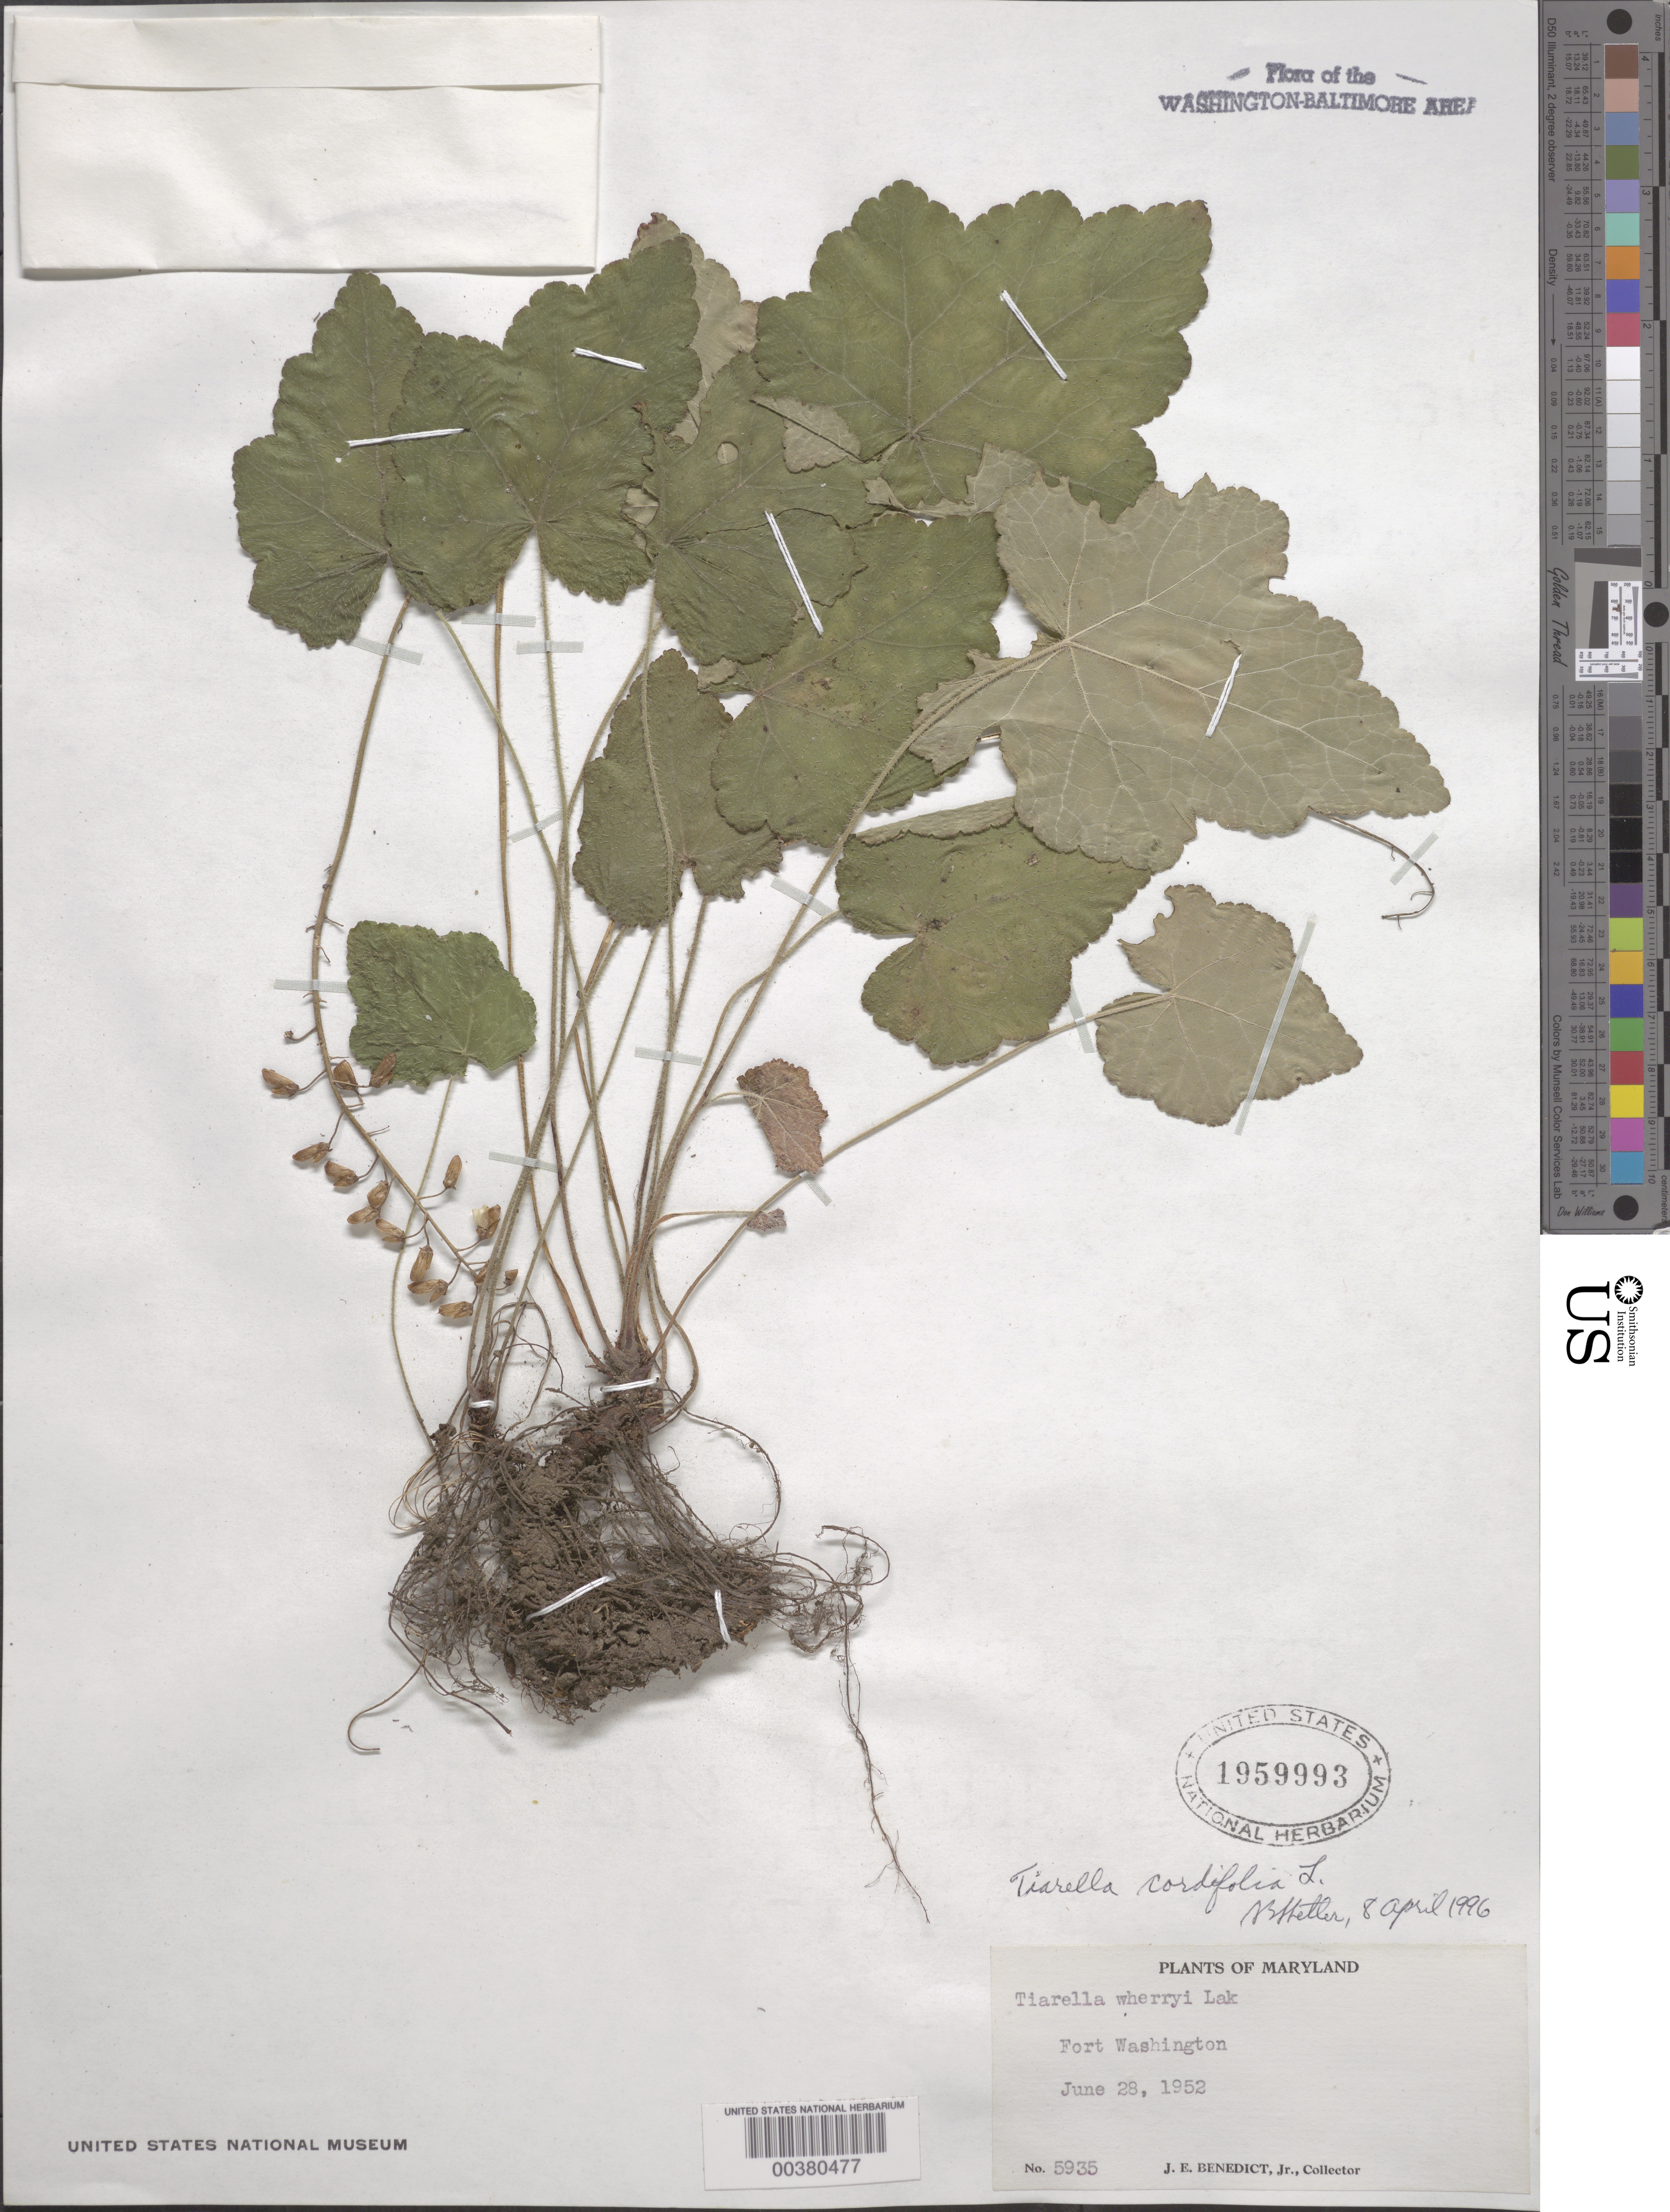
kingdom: Plantae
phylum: Tracheophyta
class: Magnoliopsida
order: Saxifragales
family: Saxifragaceae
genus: Tiarella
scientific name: Tiarella cordifolia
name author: L.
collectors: J. E. Benedict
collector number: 5935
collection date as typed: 28 Jun 1952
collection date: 1952-06-28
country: United States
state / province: Maryland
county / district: Prince George's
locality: Fort Washington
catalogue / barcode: US 1959993